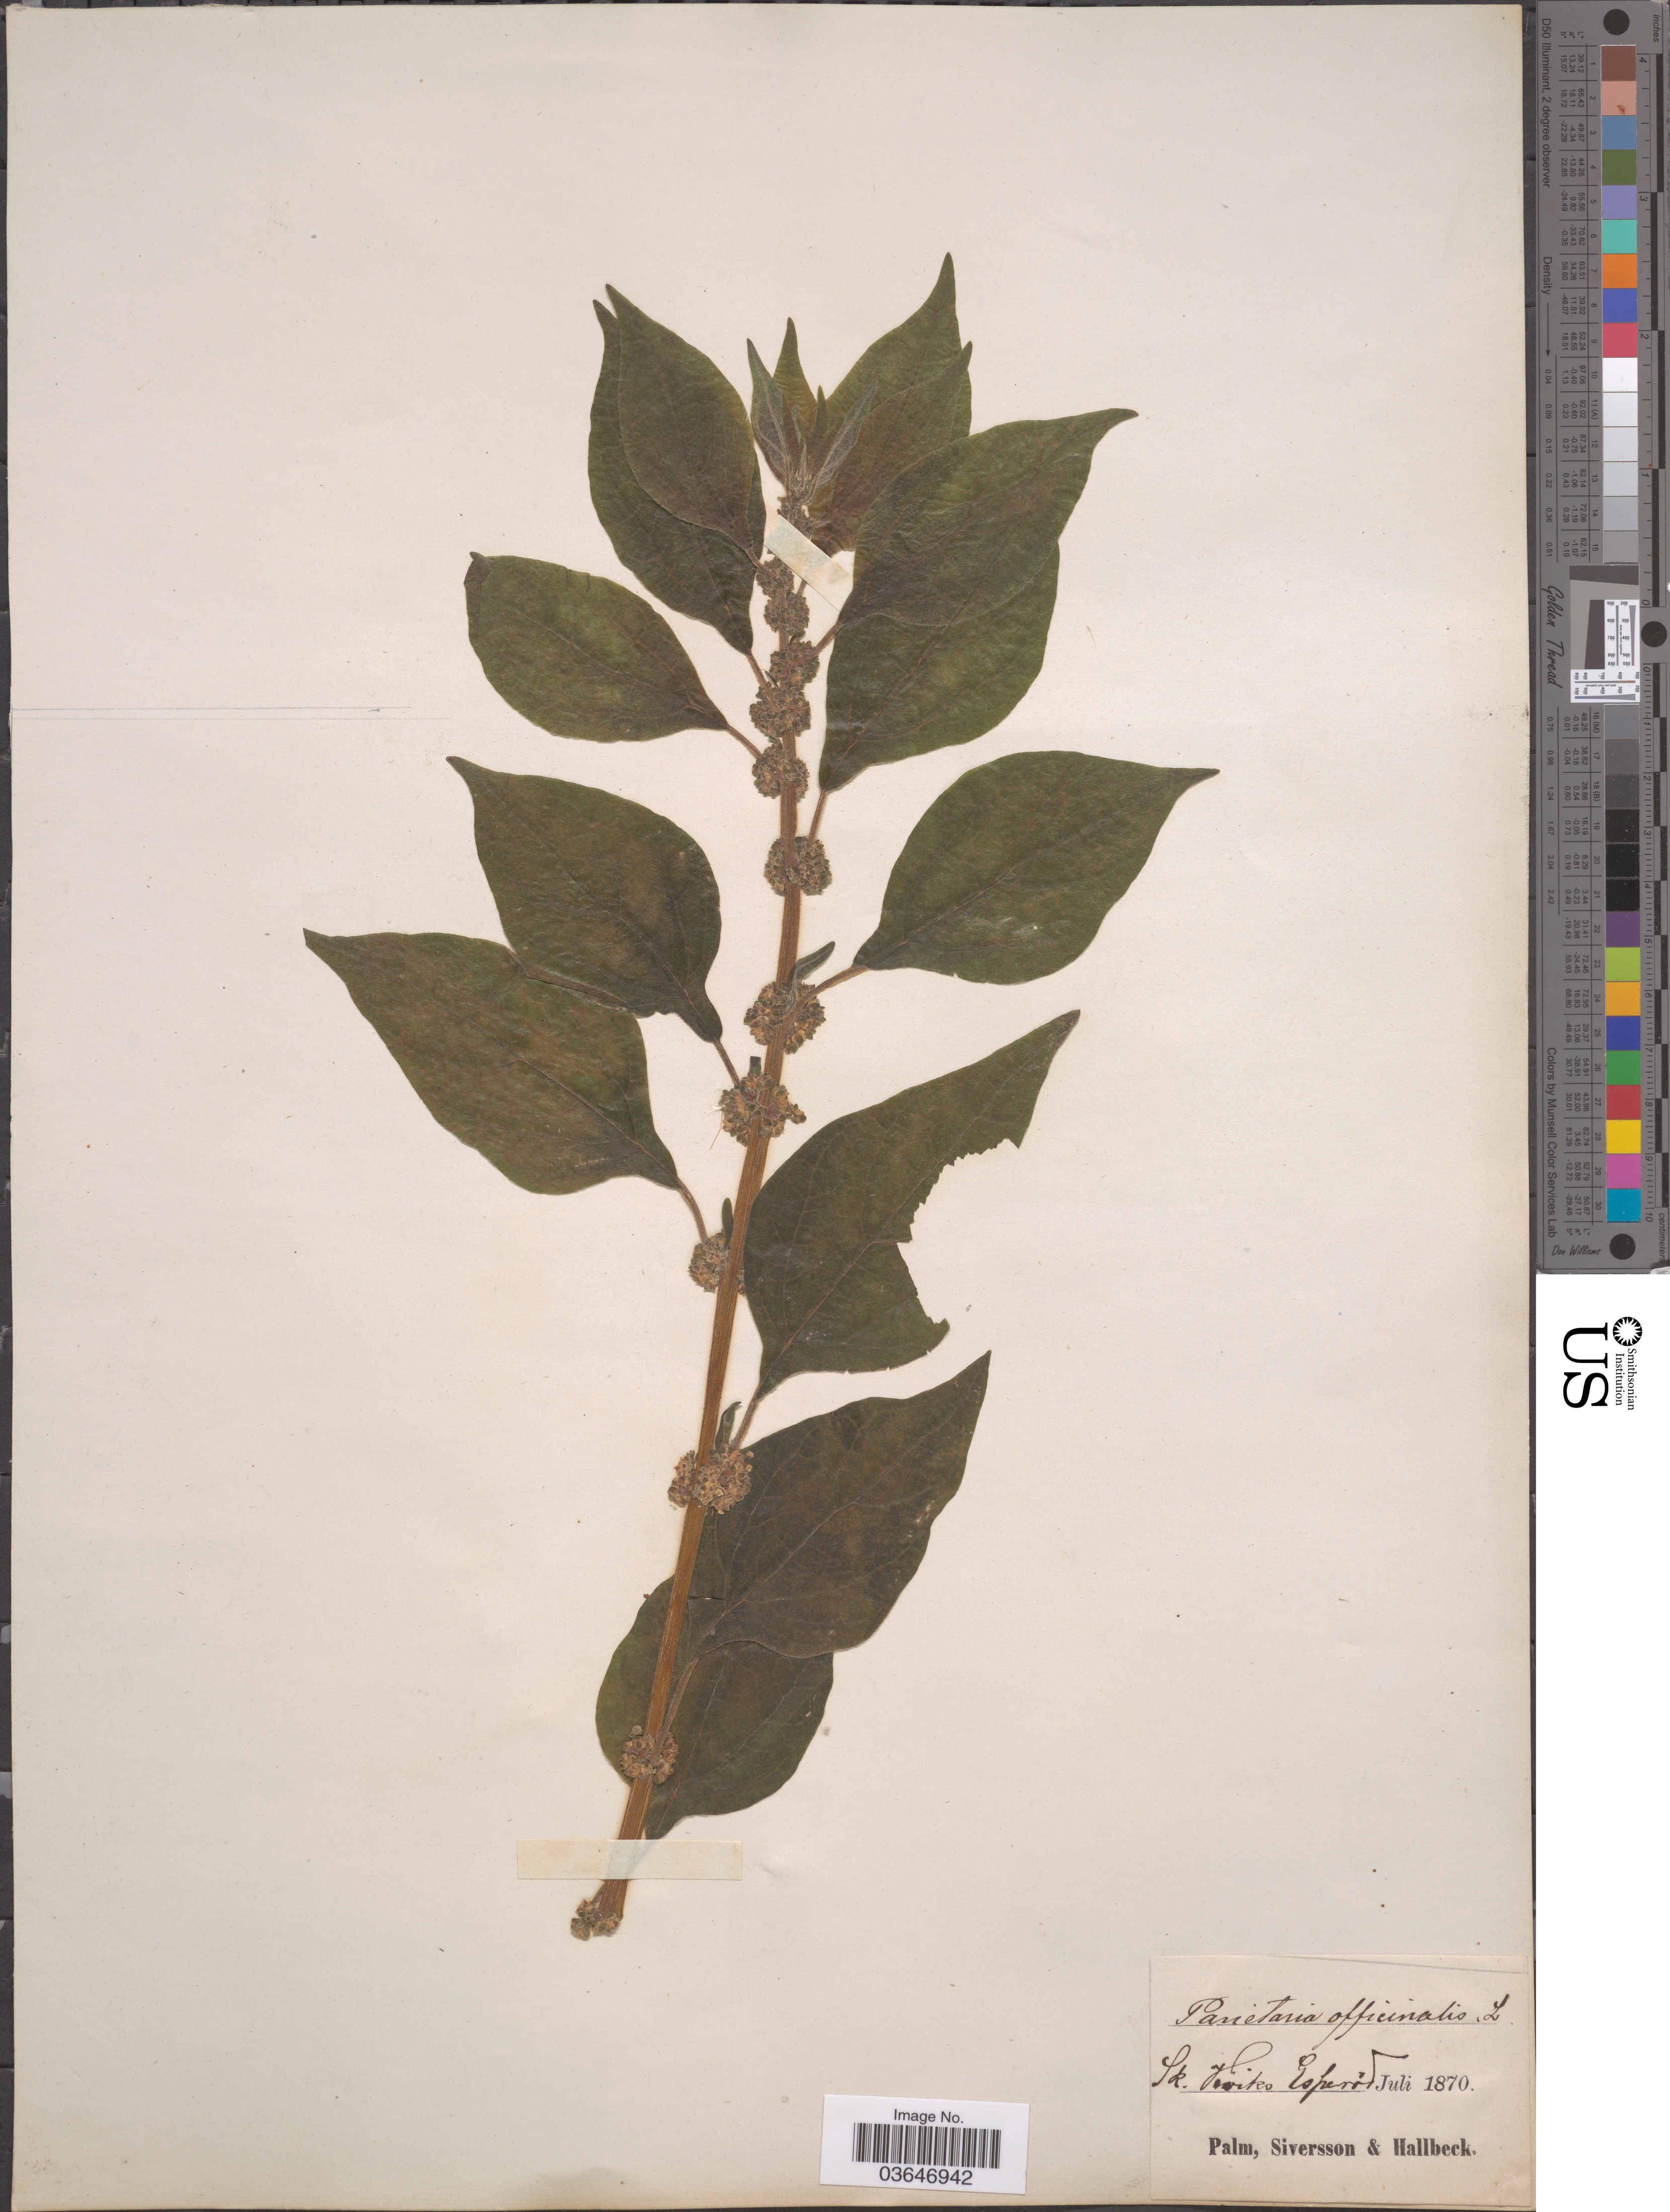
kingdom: Plantae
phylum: Tracheophyta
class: Magnoliopsida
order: Rosales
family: Urticaceae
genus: Parietaria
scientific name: Parietaria officinalis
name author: L.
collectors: Palm, Siversson & Hallbeck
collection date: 1870-07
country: Sweden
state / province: Skåne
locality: Sk. Qviks [ = Kivik?] Esperod [ = Äsperöd].